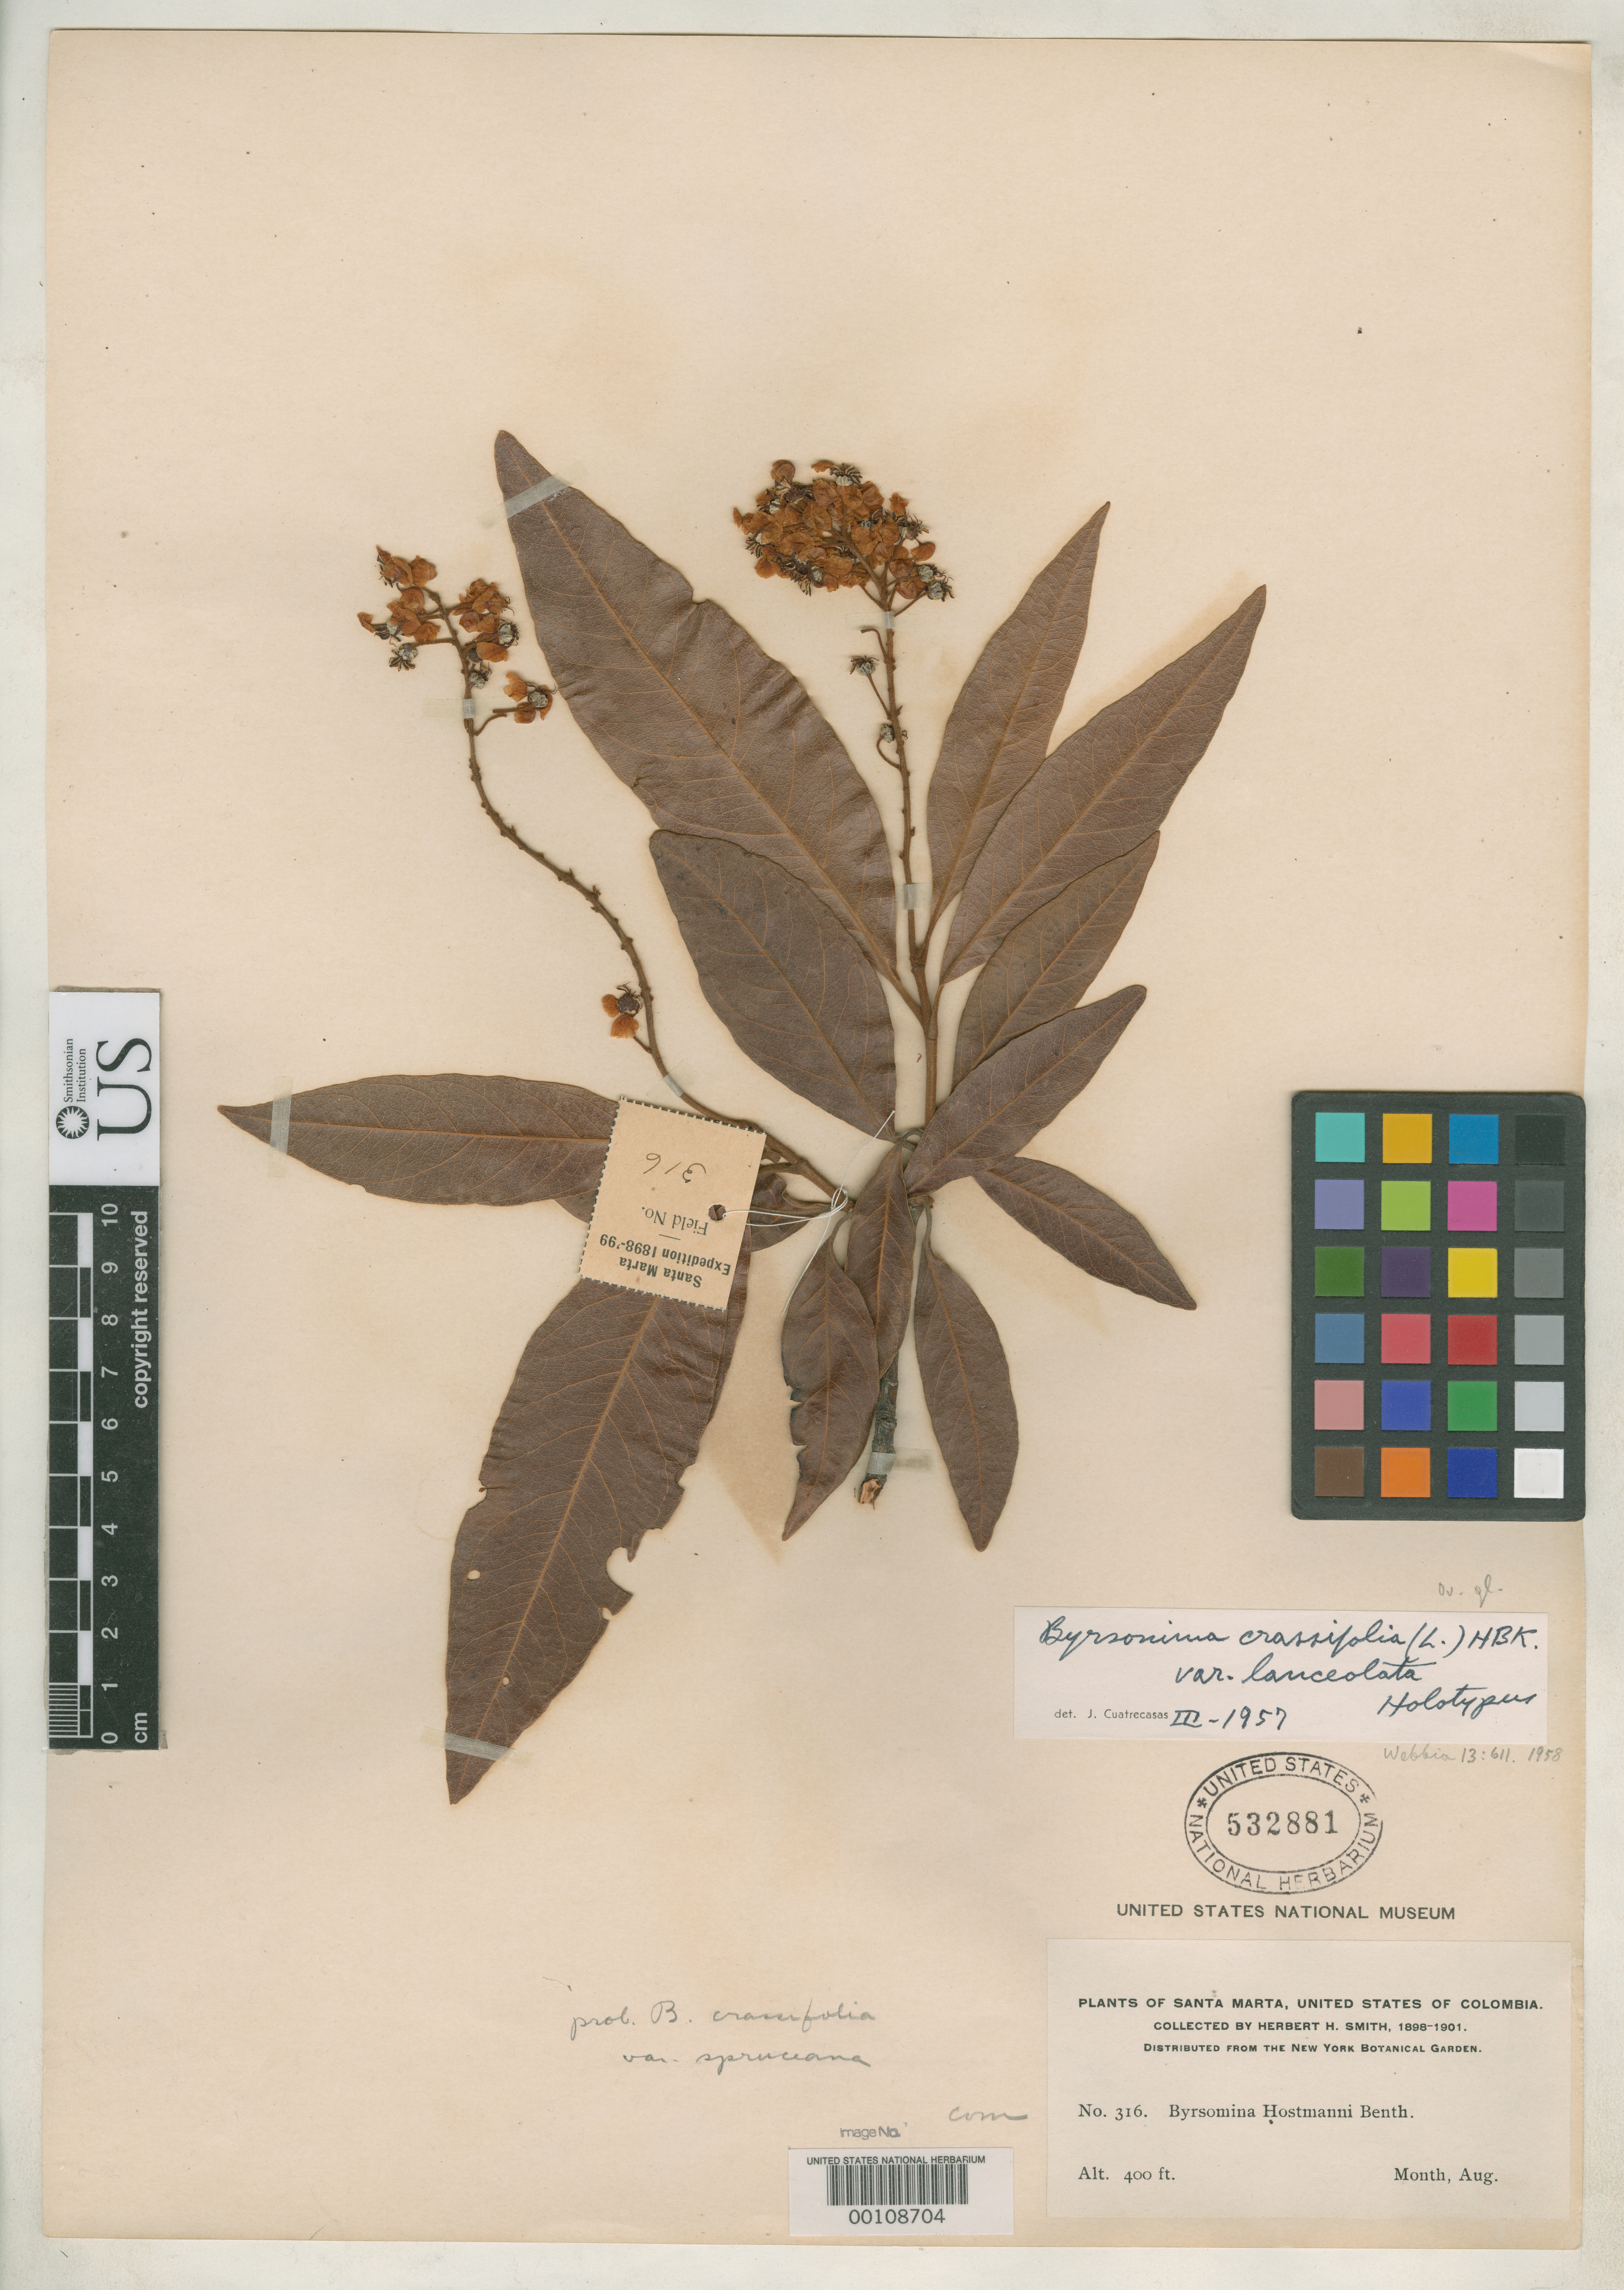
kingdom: Plantae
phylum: Tracheophyta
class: Magnoliopsida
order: Malpighiales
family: Malpighiaceae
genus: Byrsonima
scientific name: Byrsonima crassifolia var. lanceolata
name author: Cuatrec.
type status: Holotype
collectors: Herbert H. Smith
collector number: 316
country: Colombia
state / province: Magdalena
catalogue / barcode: US 532881